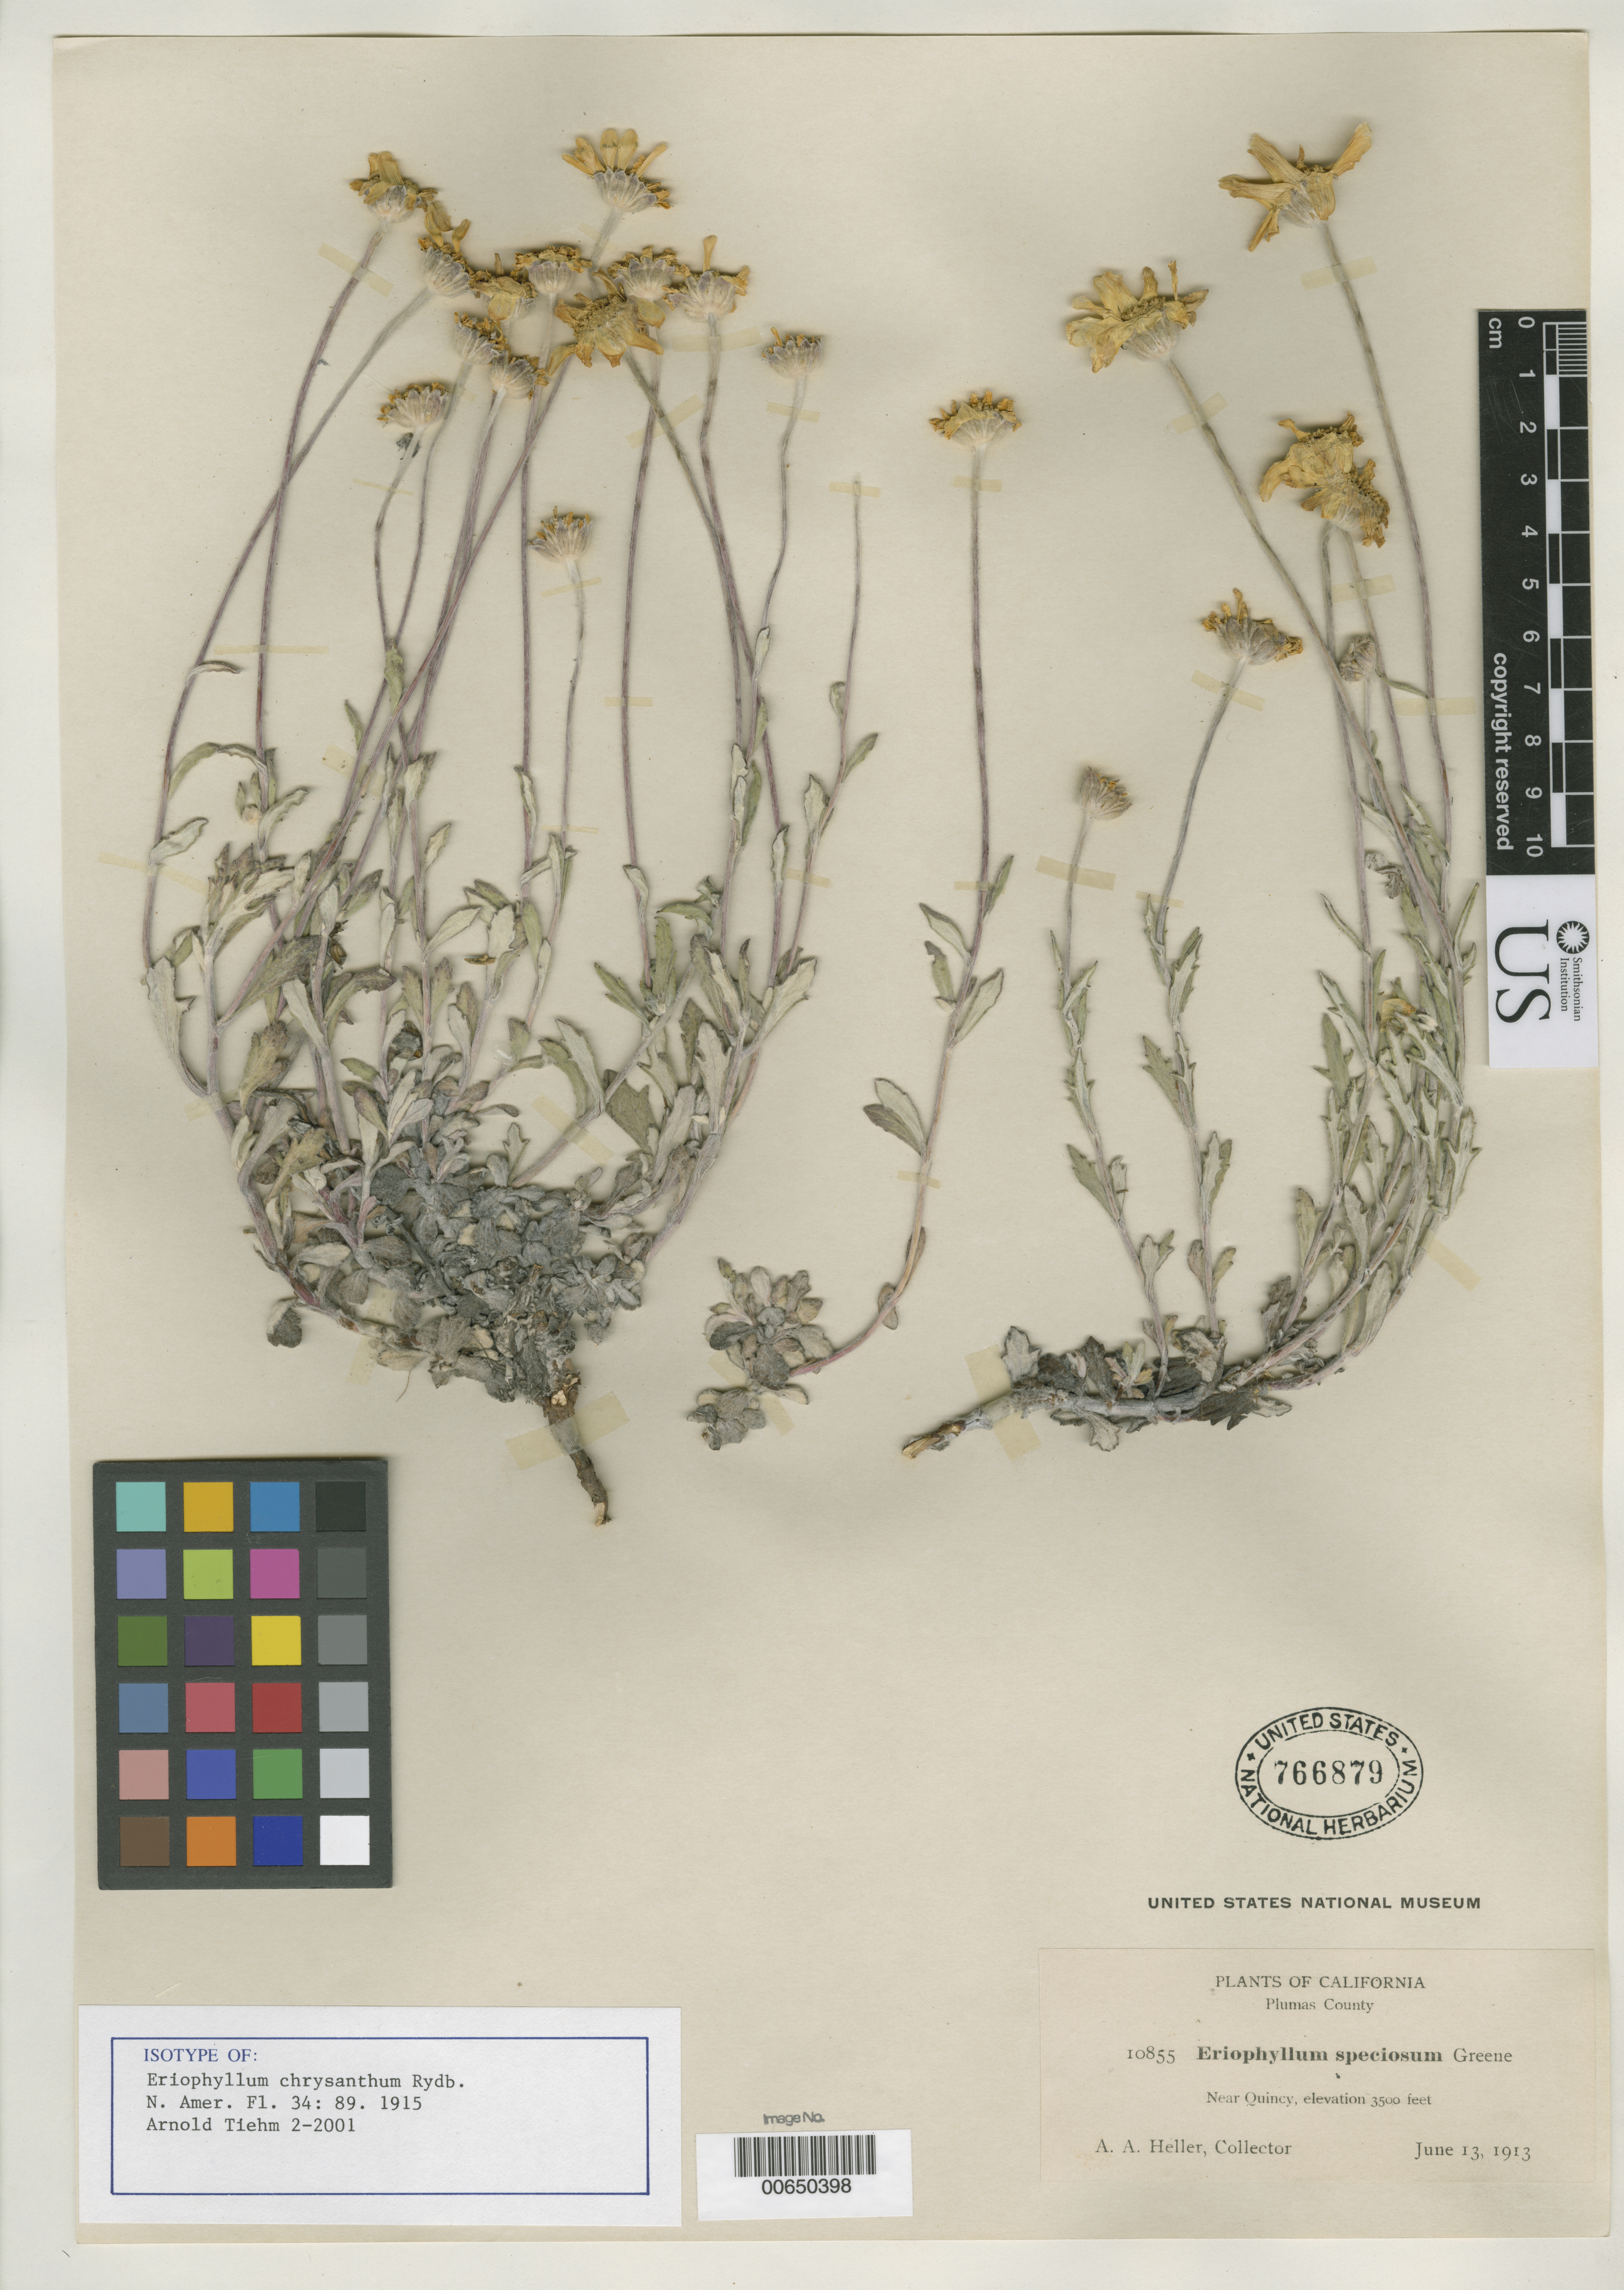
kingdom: Plantae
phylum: Tracheophyta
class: Magnoliopsida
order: Asterales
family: Asteraceae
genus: Eriophyllum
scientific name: Eriophyllum chrysanthum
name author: Rydb.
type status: Isotype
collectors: A. A. Heller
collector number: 10855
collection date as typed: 13 Jun 1913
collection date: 1913-06-13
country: United States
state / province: California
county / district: Plumas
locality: Near Quincy.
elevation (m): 1067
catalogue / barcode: US 766879